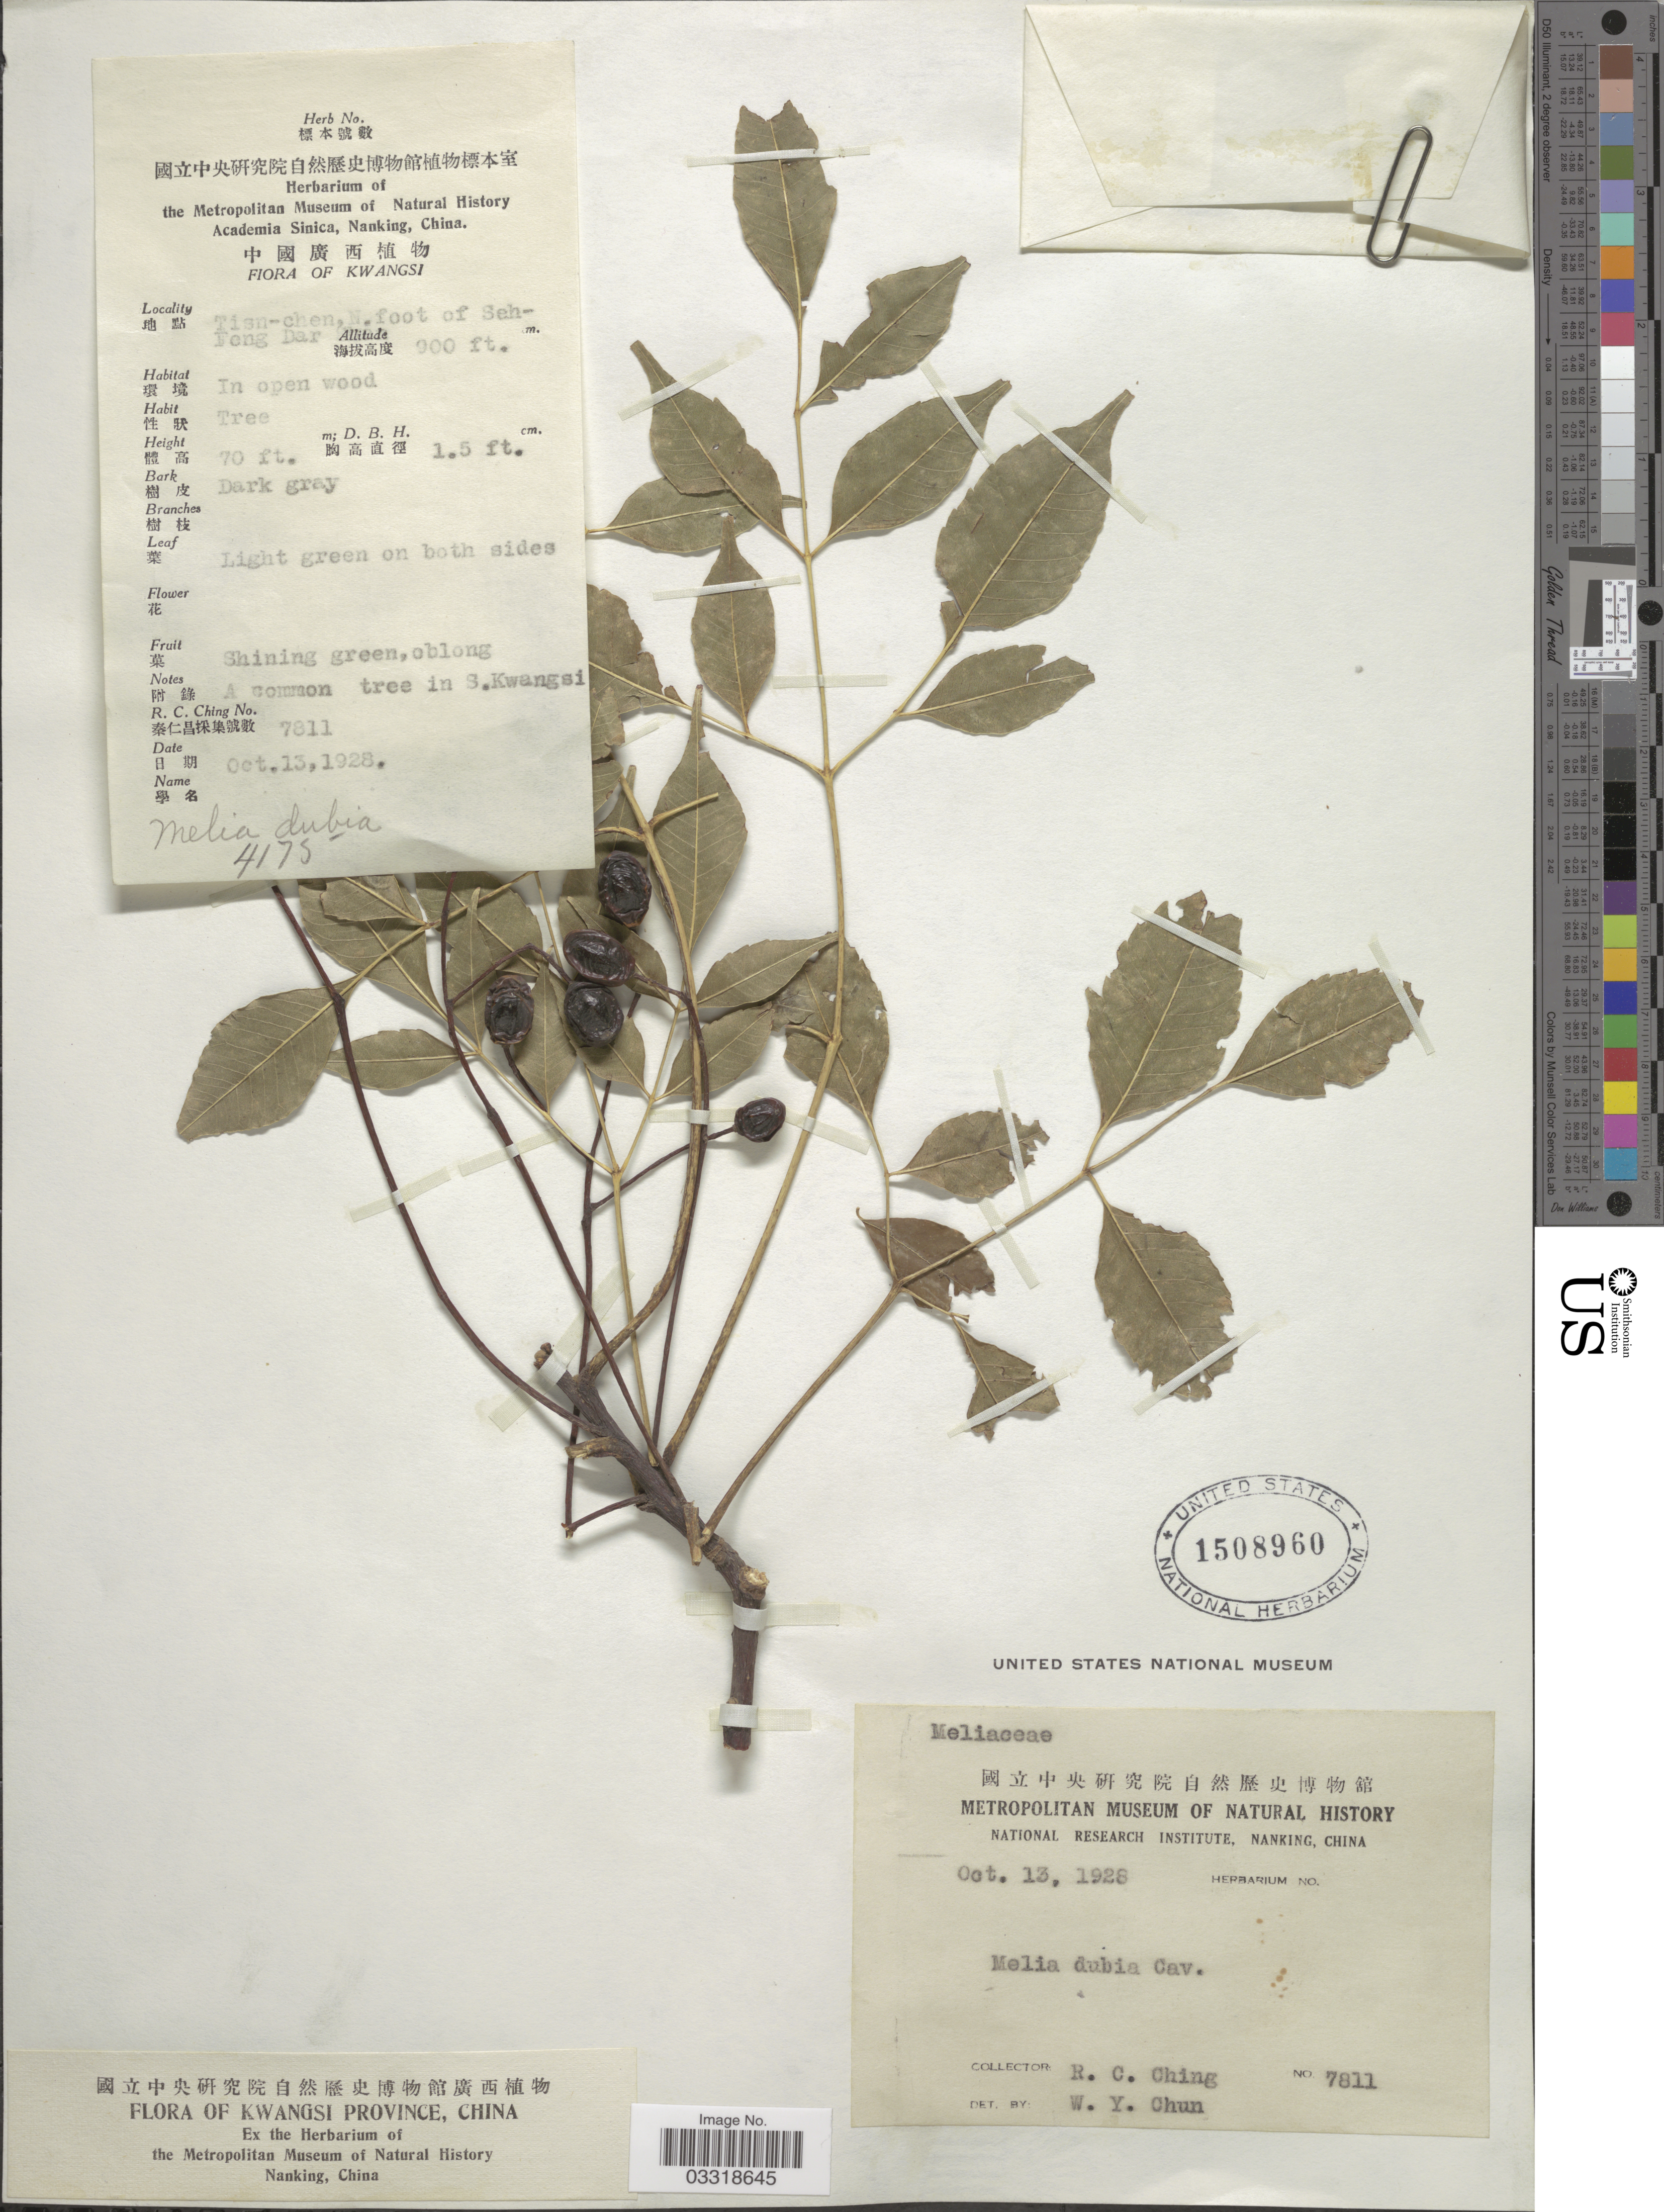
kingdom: Plantae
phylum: Tracheophyta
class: Magnoliopsida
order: Sapindales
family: Meliaceae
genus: Melia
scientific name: Melia dubia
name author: Cav.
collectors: R. C. Ching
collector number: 7811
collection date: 1928-10-13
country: China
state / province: Guangxi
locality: Kwangsi Province. Tian-chen, N. foot of Seh-Feng Dar Shan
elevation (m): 274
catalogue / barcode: US 1508960